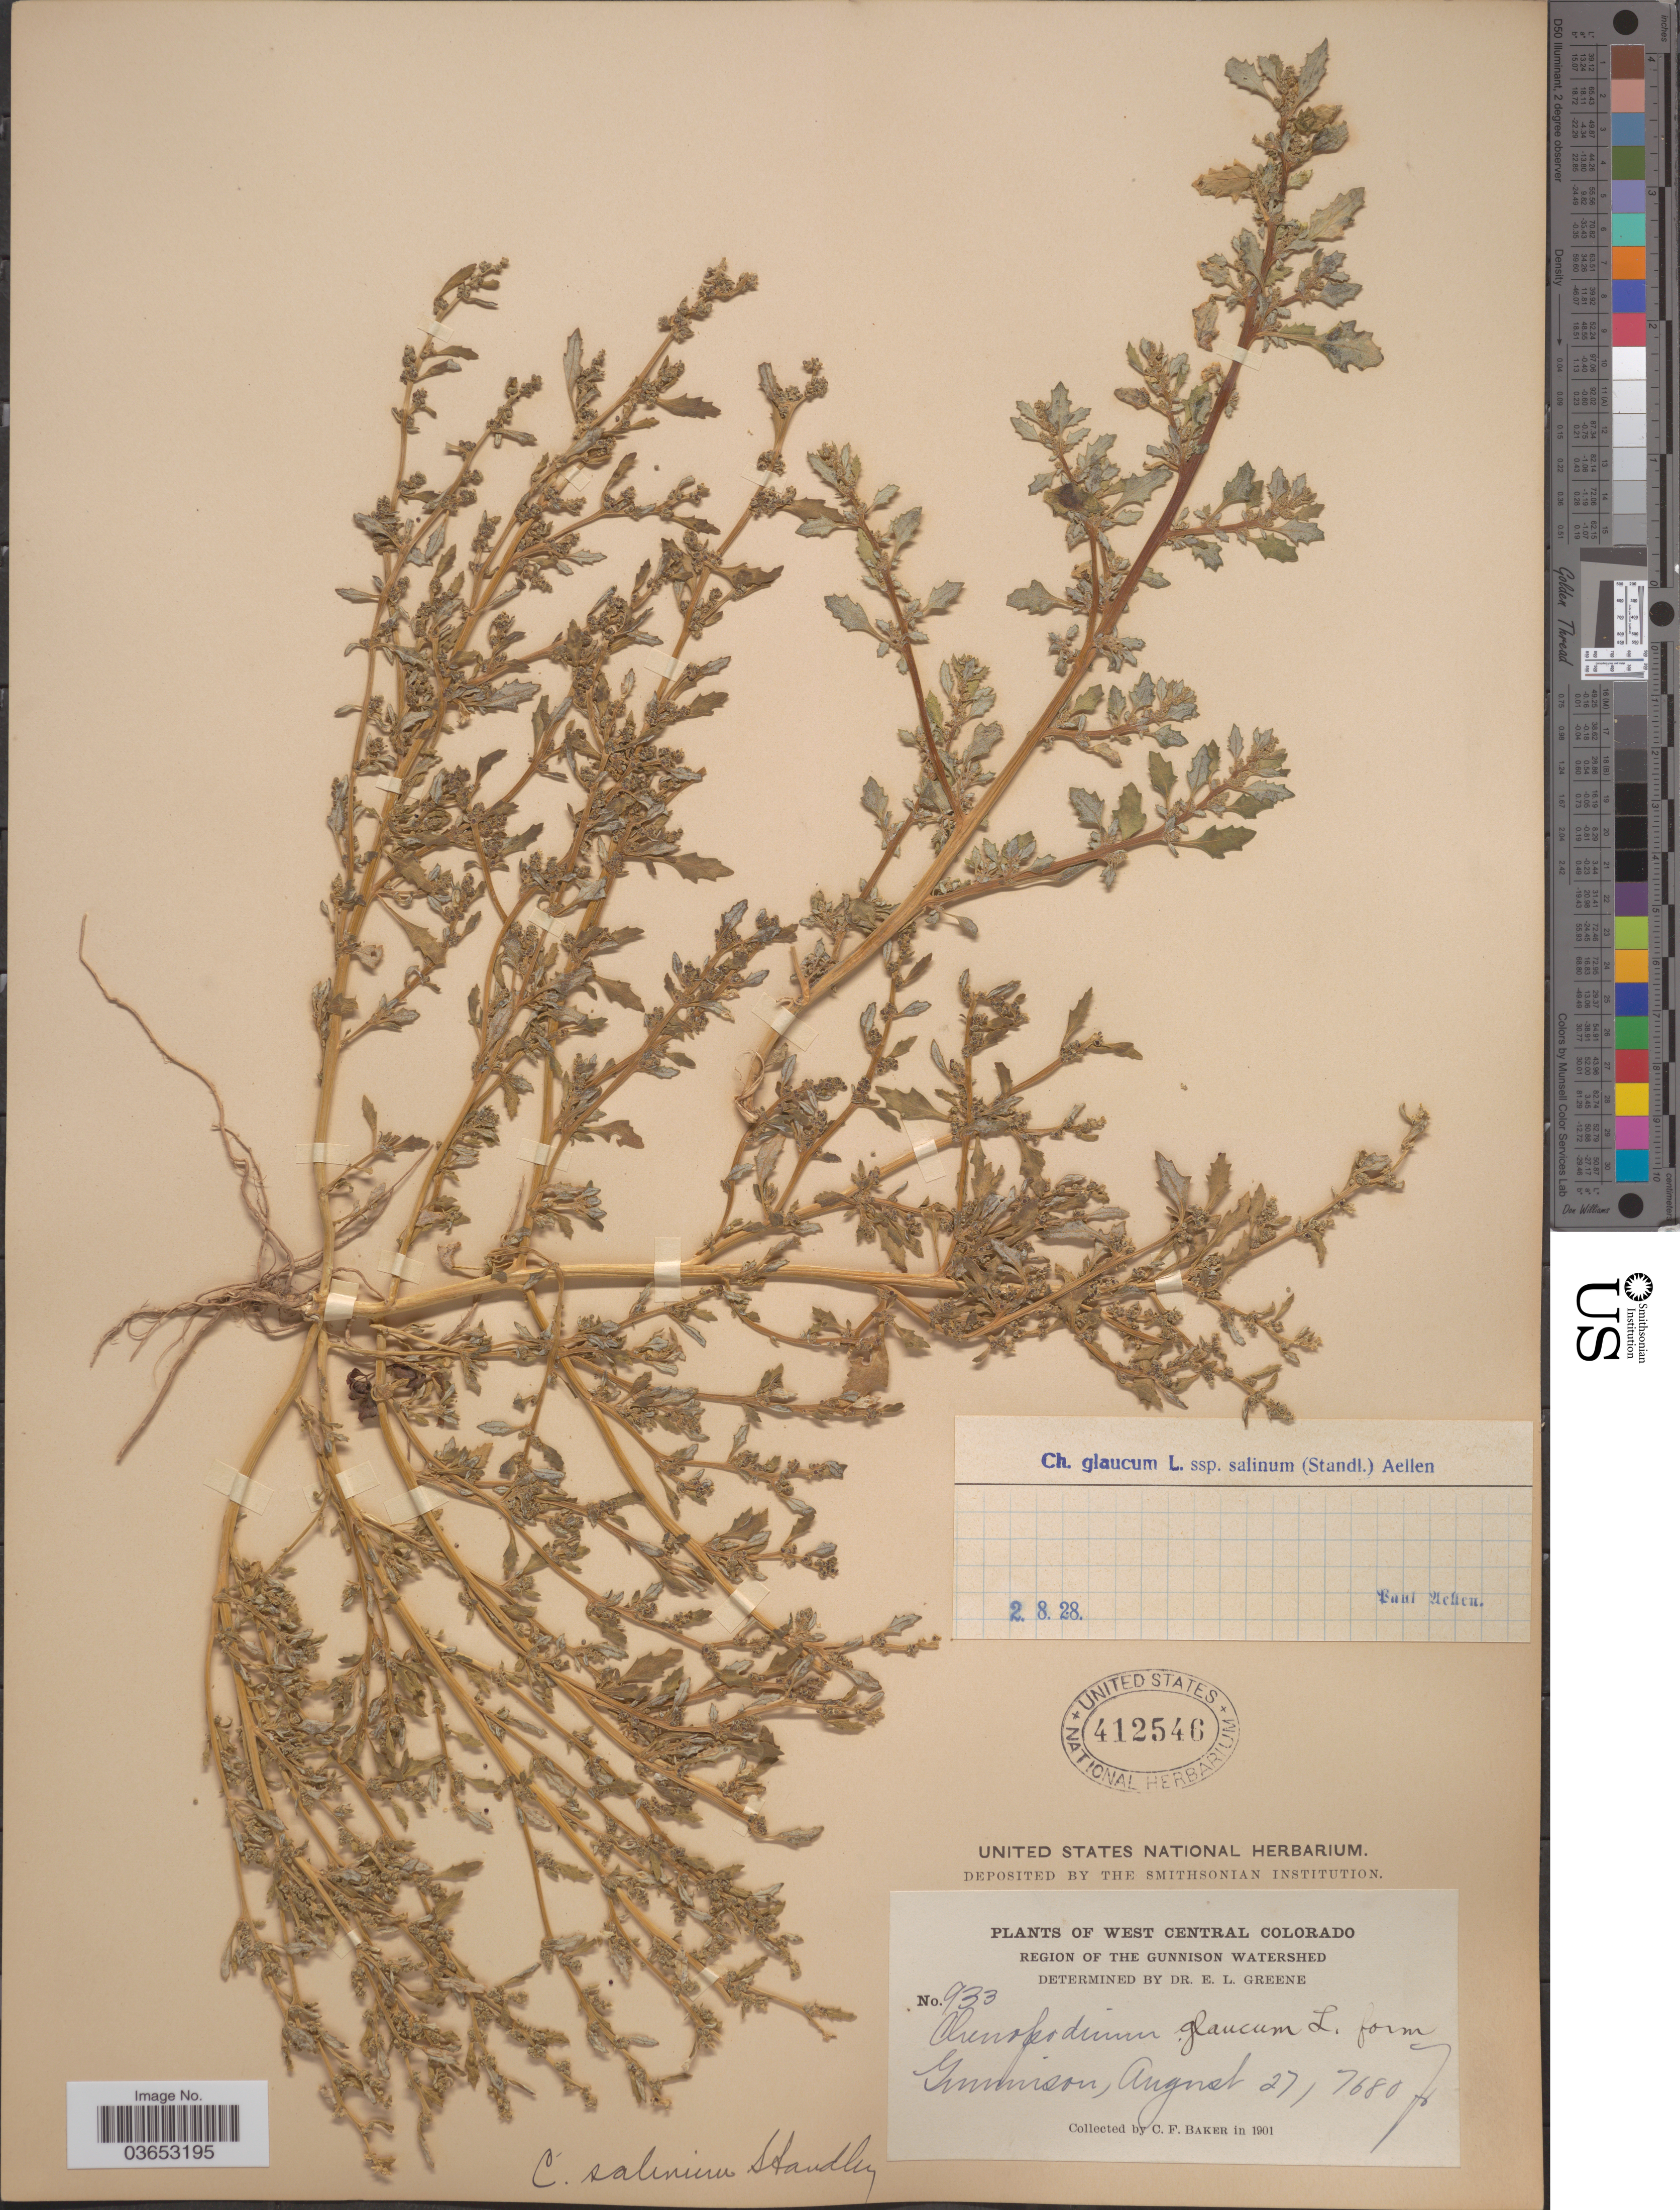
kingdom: Plantae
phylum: Tracheophyta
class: Magnoliopsida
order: Caryophyllales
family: Amaranthaceae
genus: Chenopodium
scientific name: Chenopodium glaucum subsp. salinum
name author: (Aellen) Aellen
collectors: C. F. Baker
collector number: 933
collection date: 1901-08-27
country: United States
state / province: Colorado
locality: West Central Colorado. Region of the Gunnison Watershed. Gunnison.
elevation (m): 2341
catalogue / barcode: US 412546